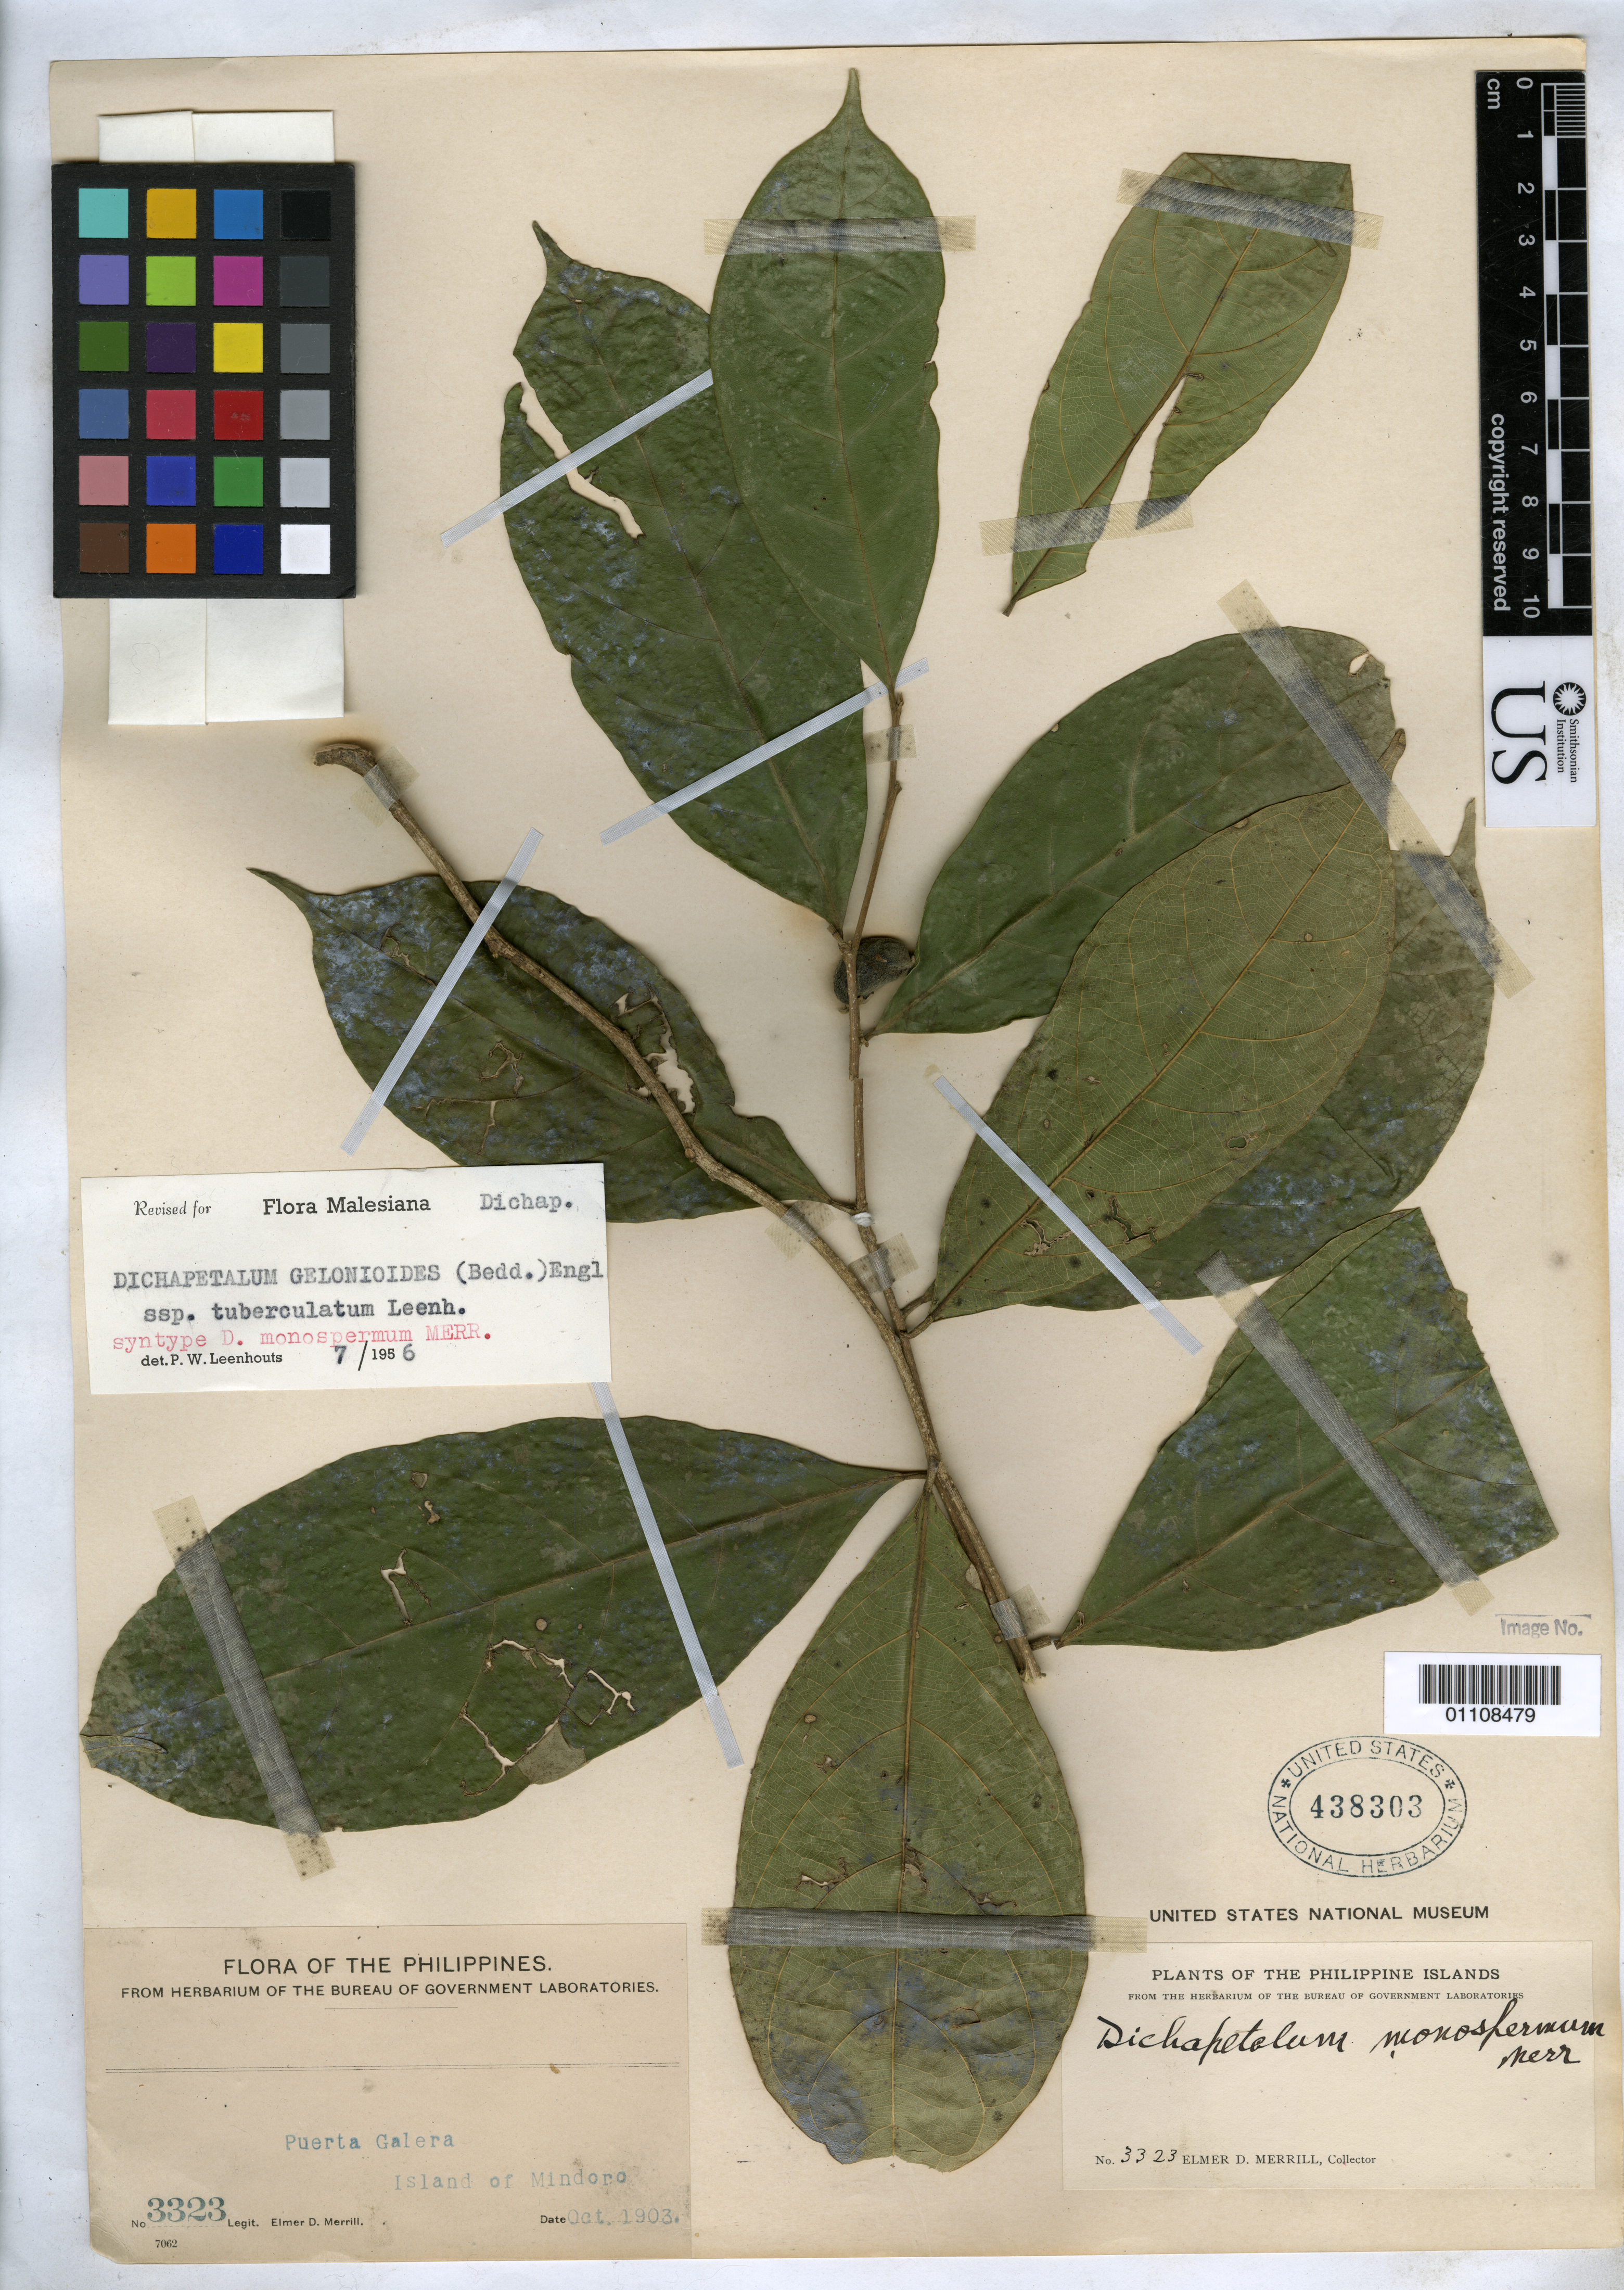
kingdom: Plantae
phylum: Tracheophyta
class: Magnoliopsida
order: Malpighiales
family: Dichapetalaceae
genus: Dichapetalum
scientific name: Dichapetalum monospermum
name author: Merr.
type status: Syntype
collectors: E. D. Merrill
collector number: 3323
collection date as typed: Oct 1903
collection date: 1903-10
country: Philippines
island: Mindoro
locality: Island of Mindoro: Puerto Galera.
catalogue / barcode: US 438303